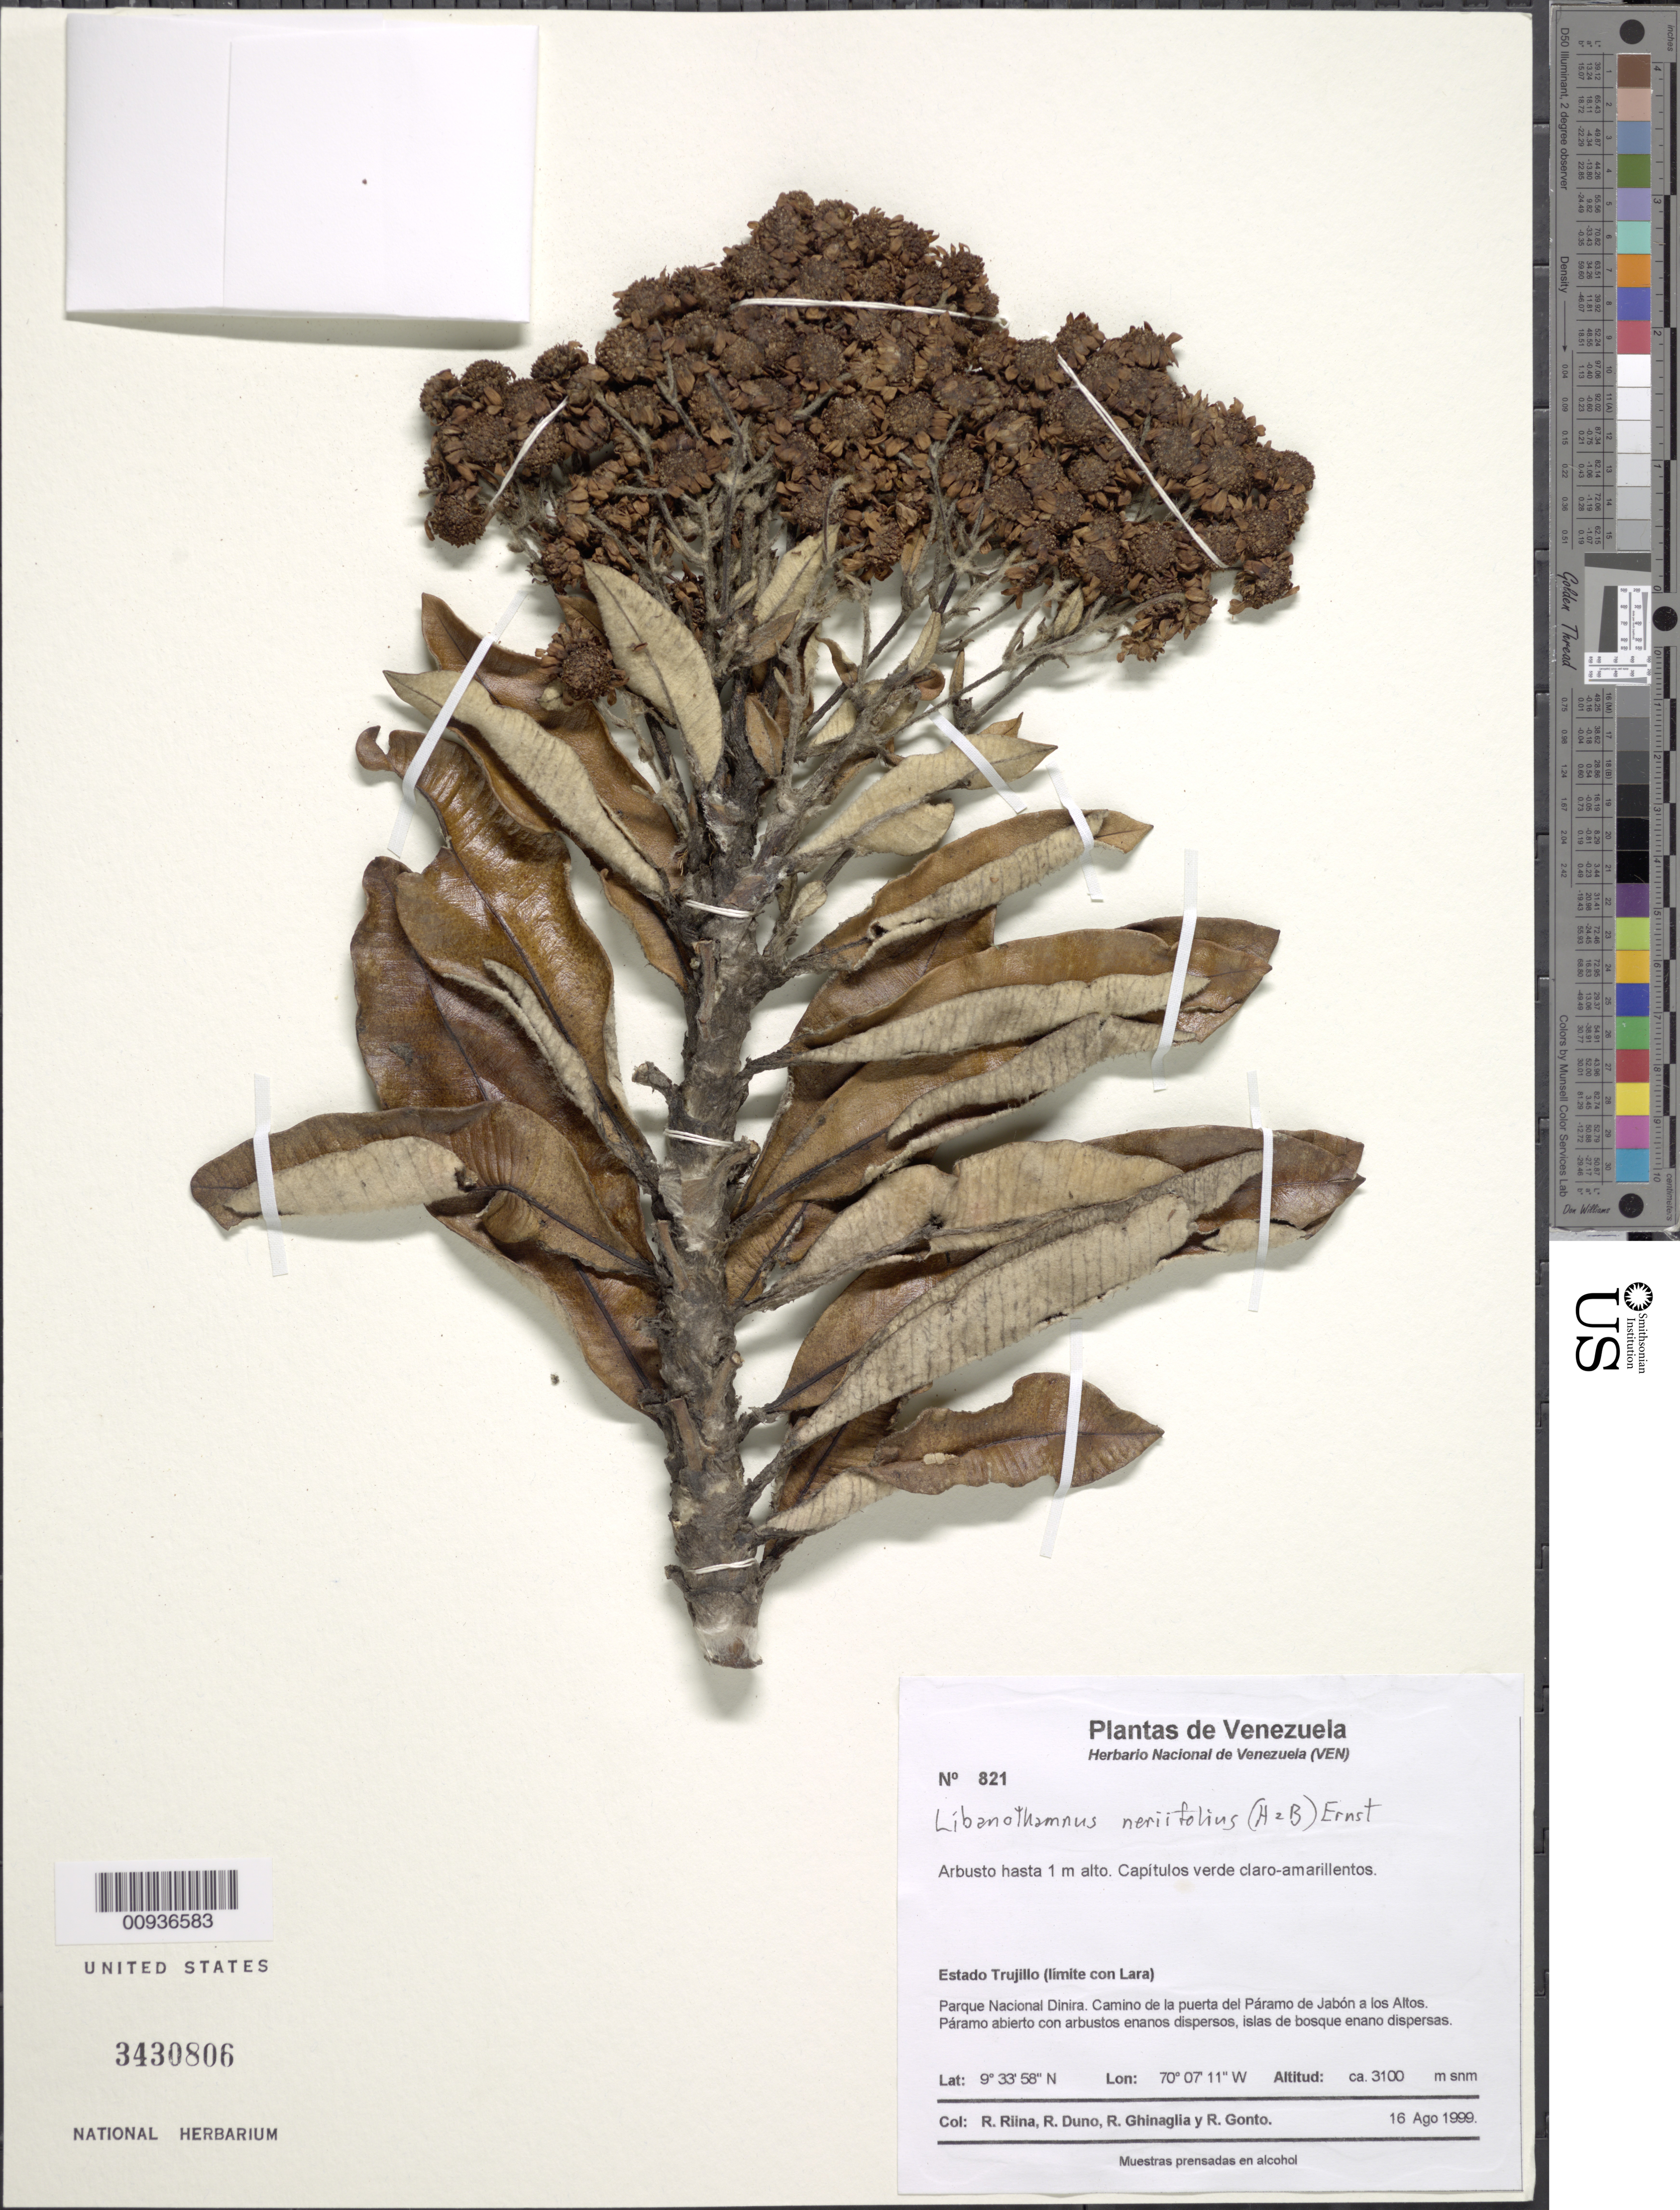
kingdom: Plantae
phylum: Tracheophyta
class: Magnoliopsida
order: Asterales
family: Asteraceae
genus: Libanothamnus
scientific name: Libanothamnus neriifolius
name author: (Sch. Bip. ex Wedd.) Ernst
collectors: R. Riina, R. Duno de Stefano, R. Ghinaglia & R. Gonto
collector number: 821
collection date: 1999-08-16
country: Venezuela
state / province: Trujillo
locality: (Límite con Lara). Parque Nacional Dinira. Camino de la puerta del Páramo de Jabón a los Altos.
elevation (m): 3100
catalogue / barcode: US 3430806